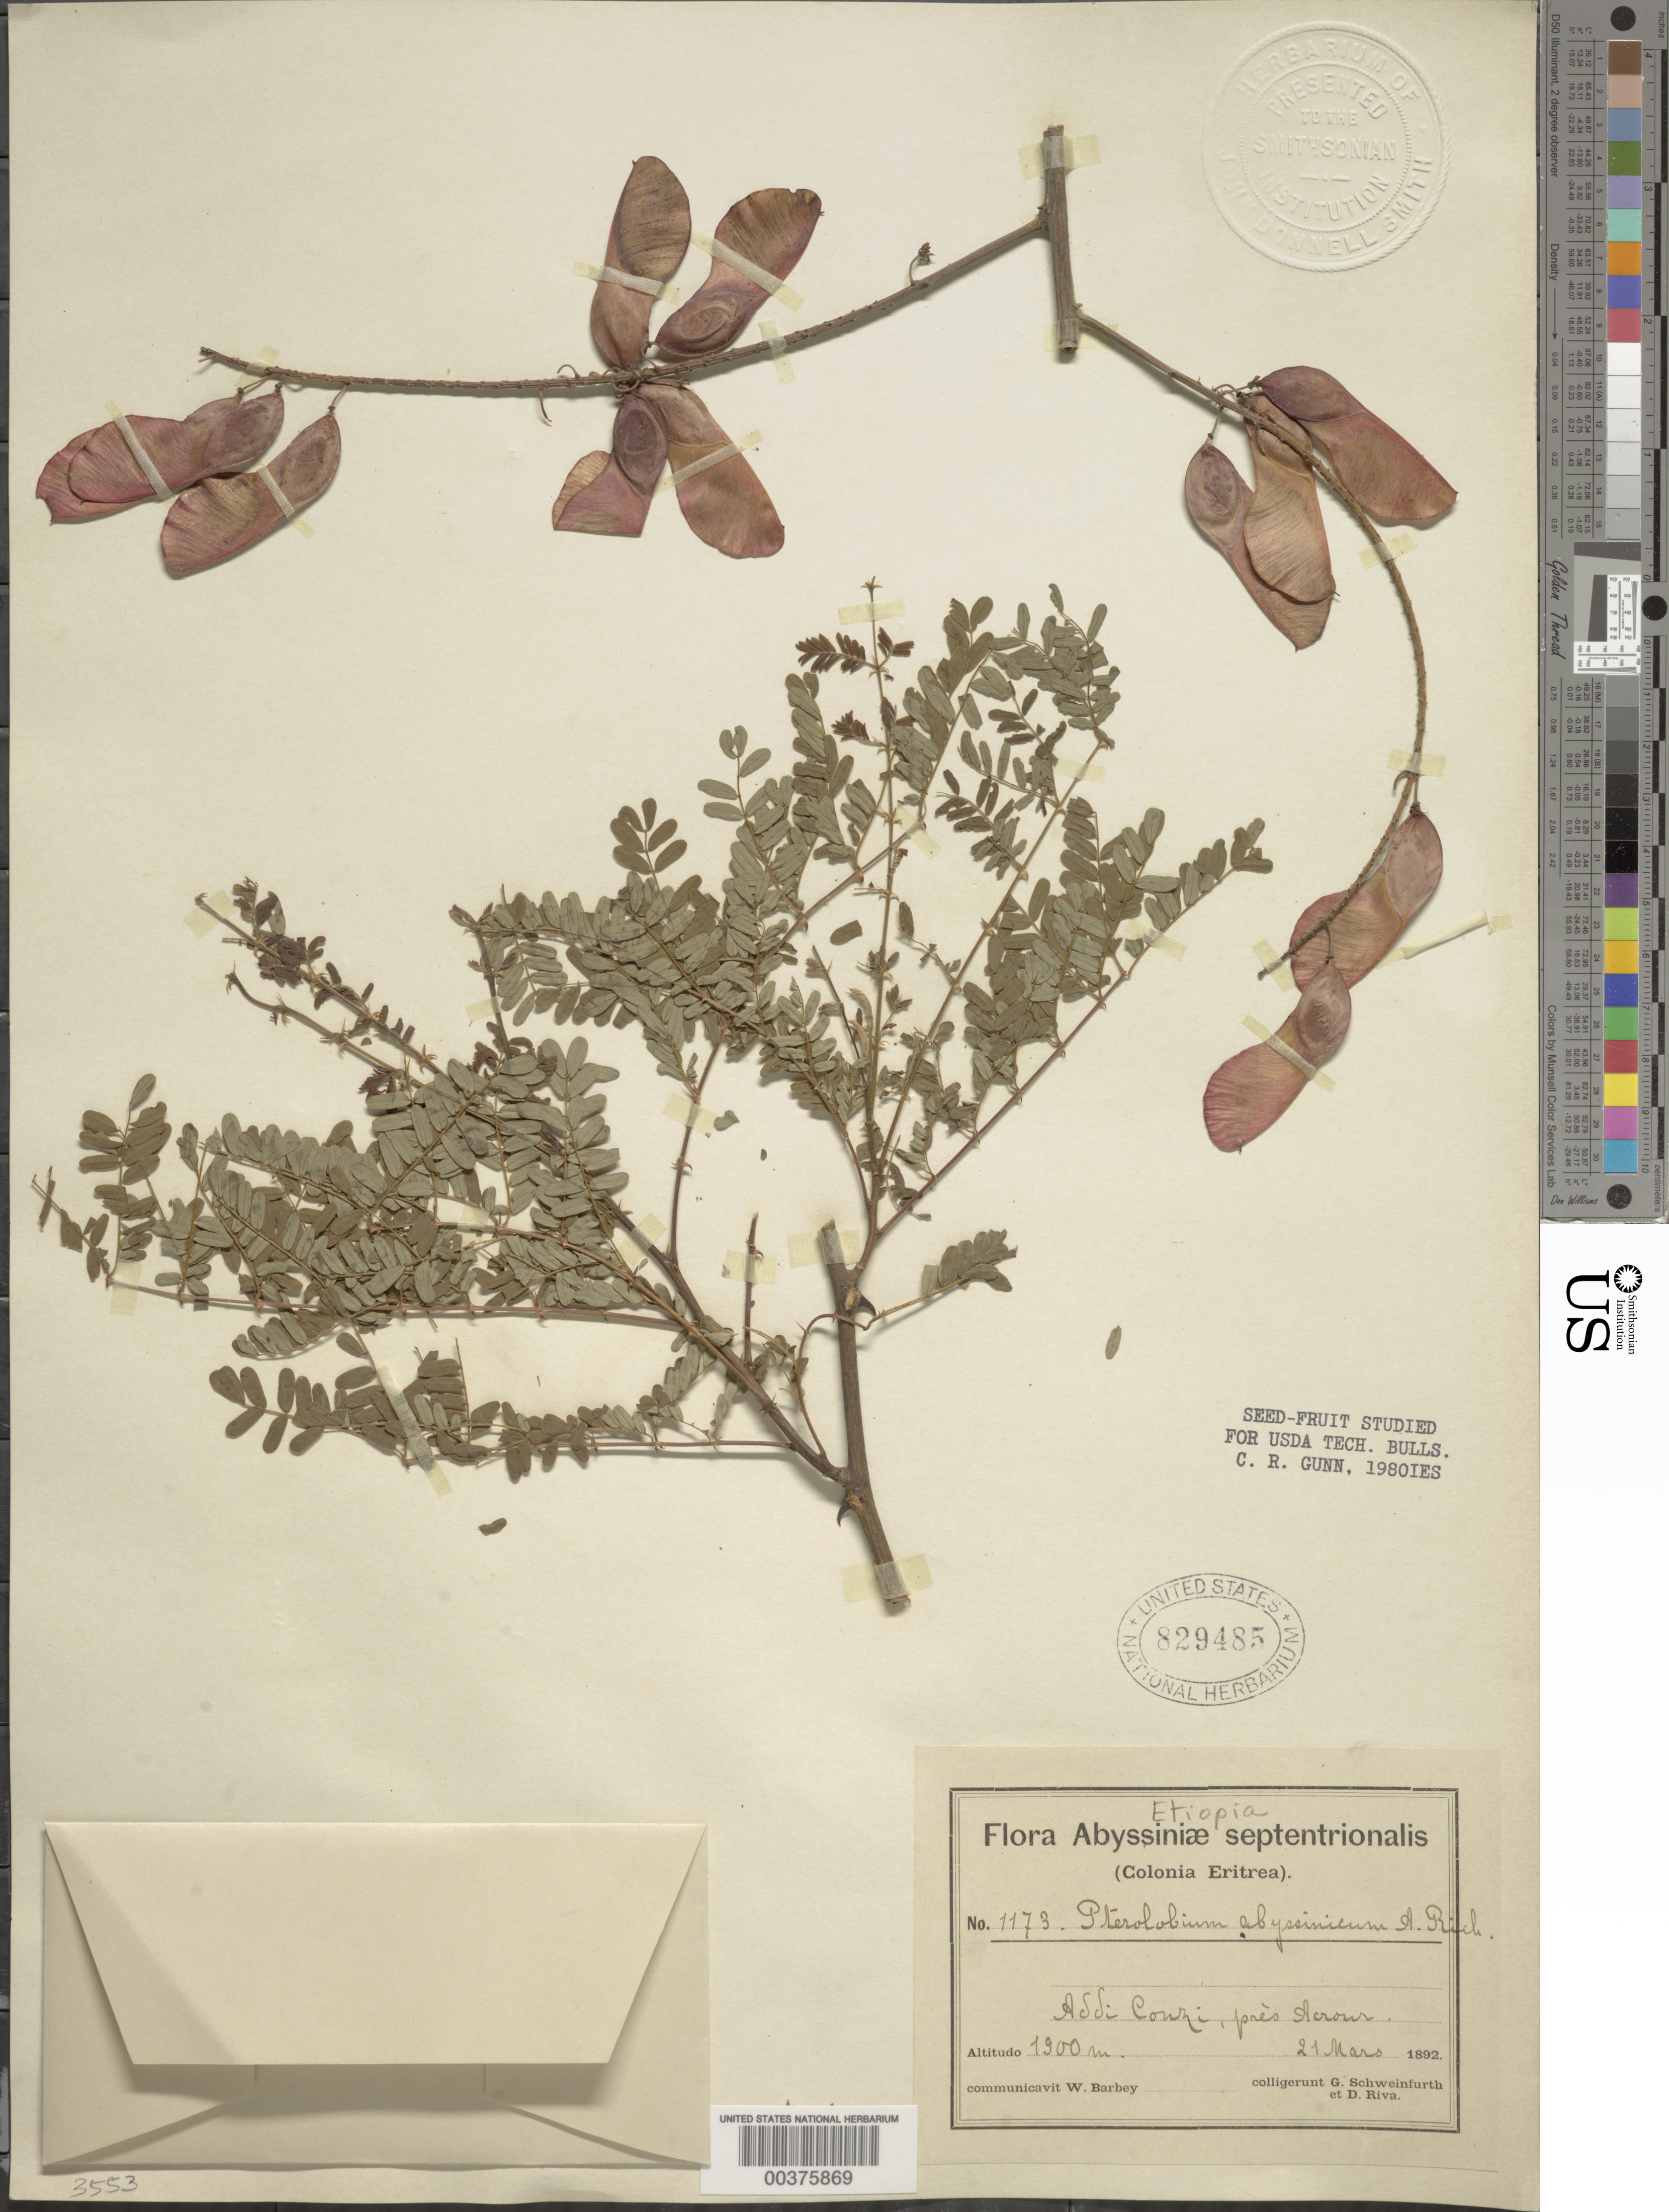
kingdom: Plantae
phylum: Tracheophyta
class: Magnoliopsida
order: Fabales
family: Fabaceae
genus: Pterolobium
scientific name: Pterolobium abyssinicum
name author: A. Rich.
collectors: G. A. Schweinfurth & D. Riva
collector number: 1173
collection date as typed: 21 Mar 1892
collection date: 1892-03-21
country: Eritrea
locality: Addi conzi, pres acrour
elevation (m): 1900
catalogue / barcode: US 829485